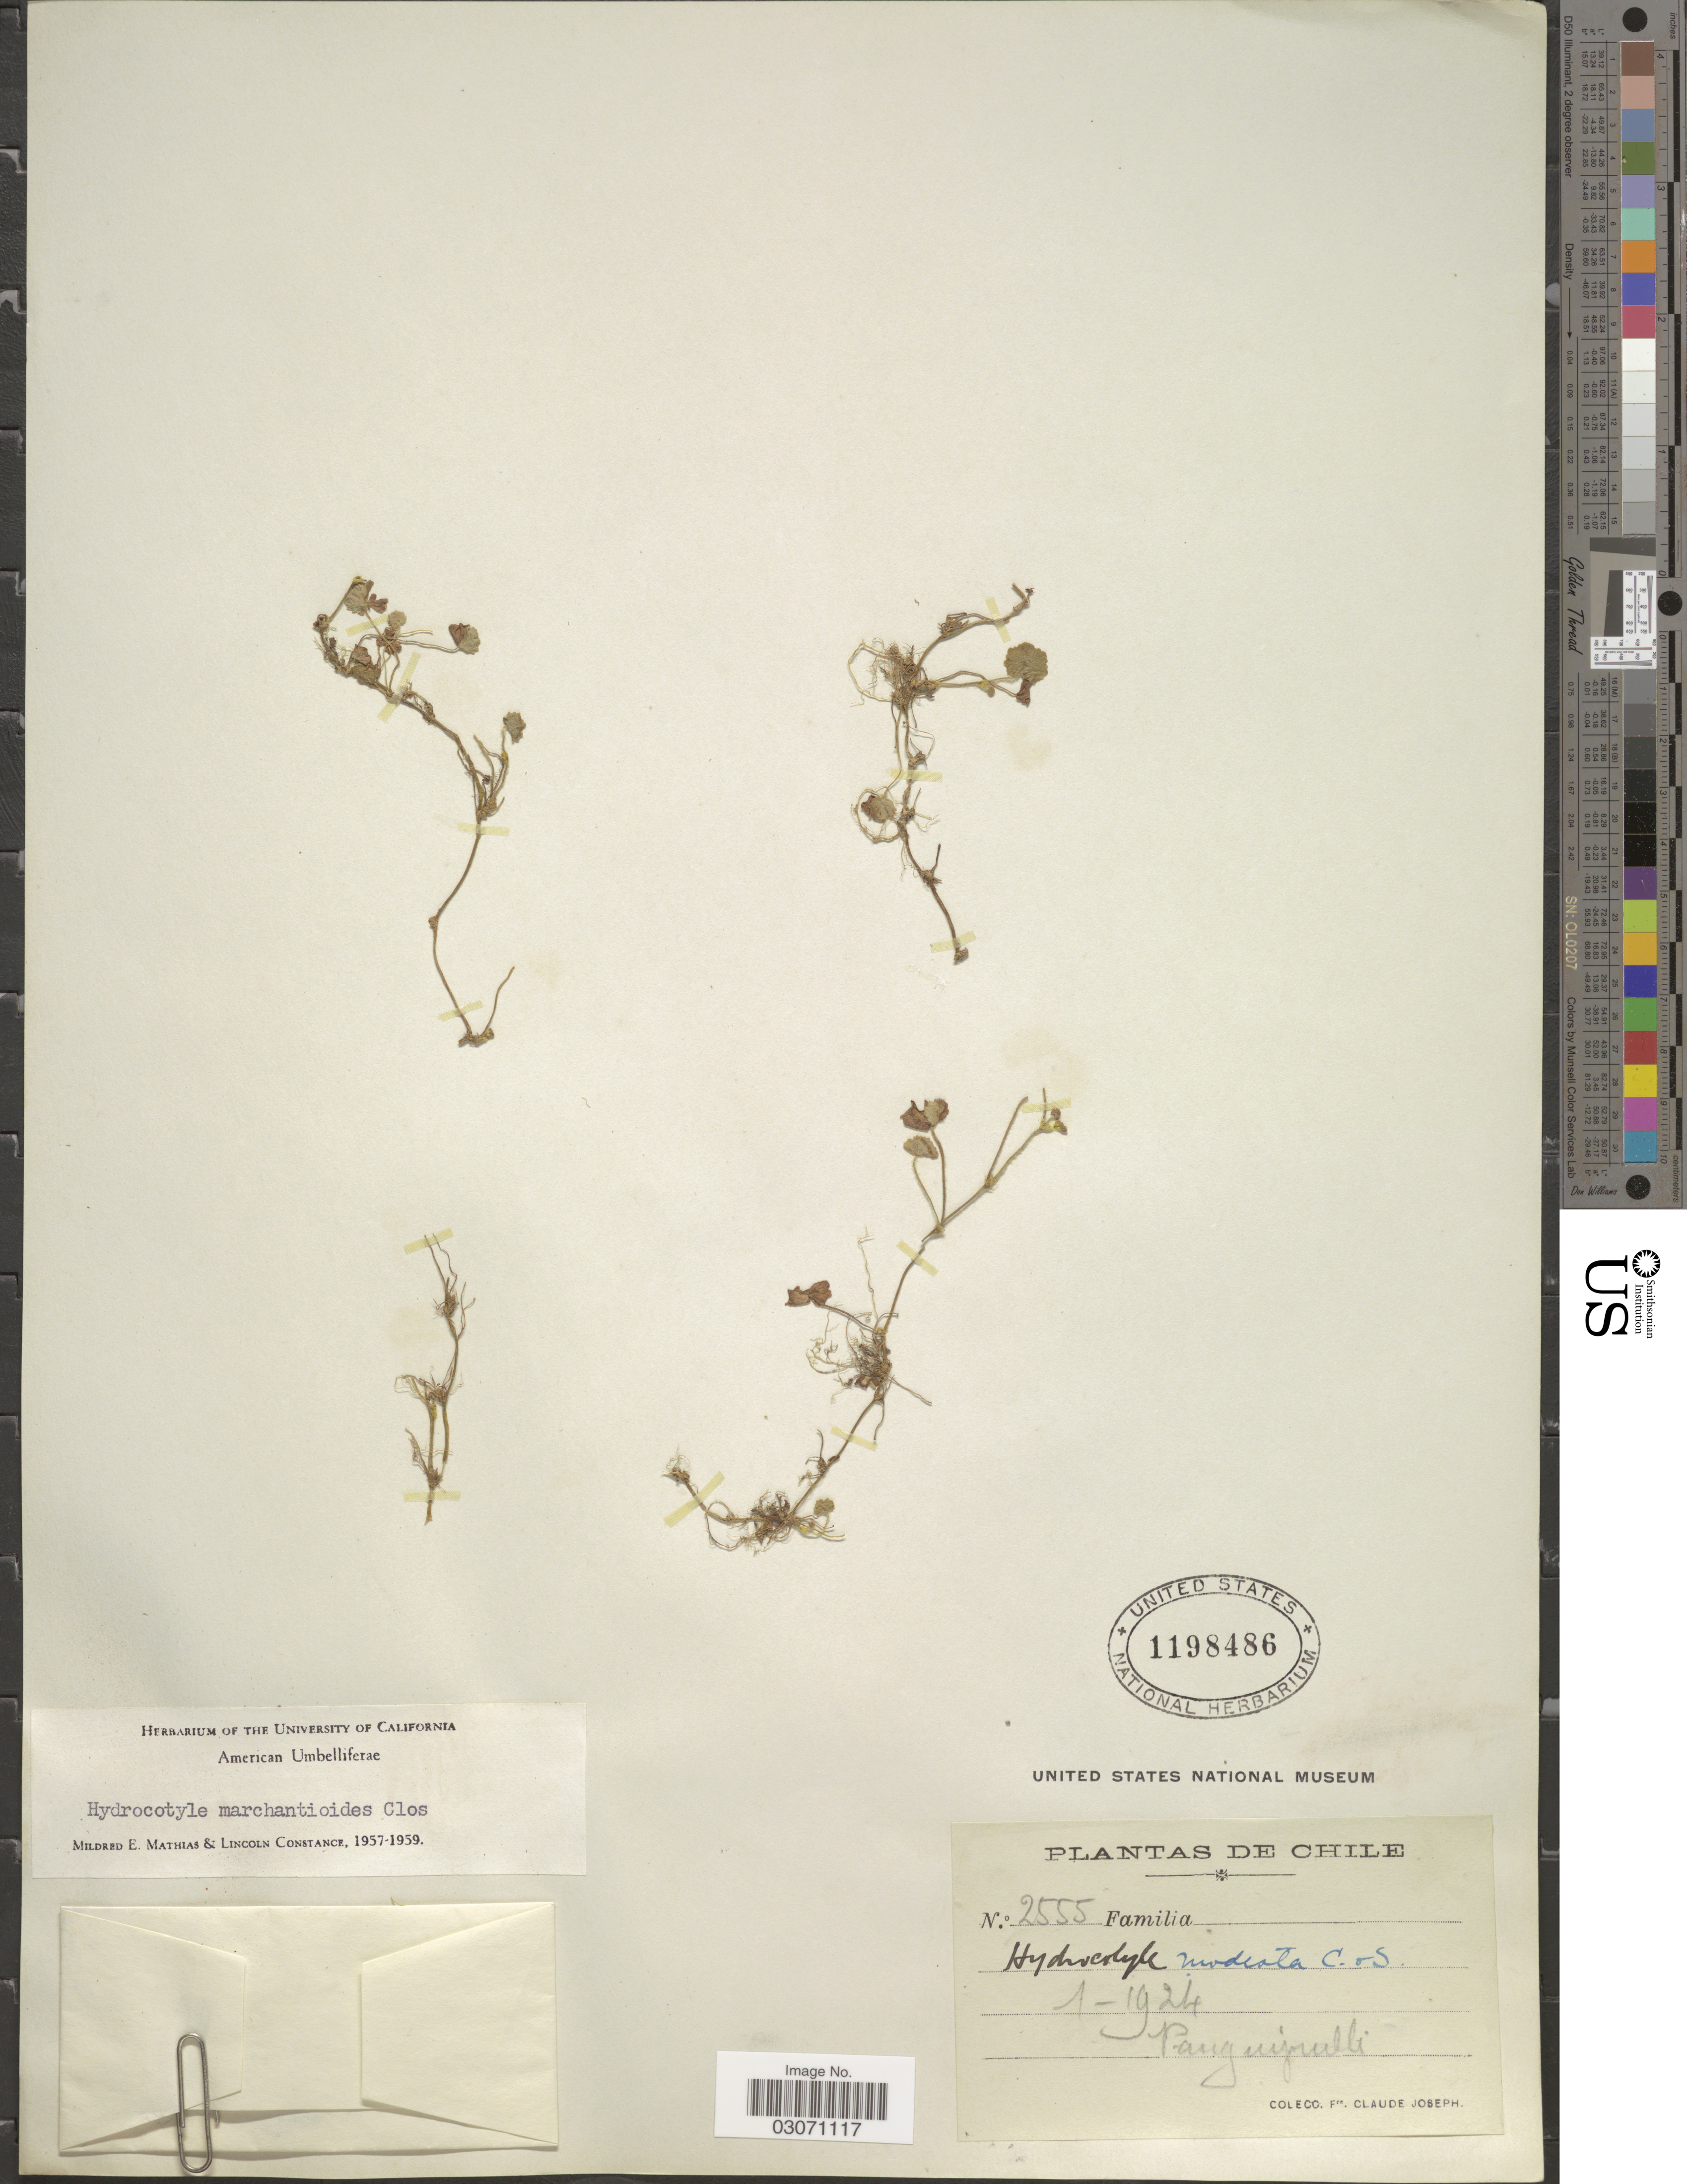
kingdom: Plantae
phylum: Tracheophyta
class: Magnoliopsida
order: Apiales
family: Araliaceae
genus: Hydrocotyle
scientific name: Hydrocotyle marchantioides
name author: Clos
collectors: Bro. Claude-Joseph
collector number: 2555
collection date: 1924-01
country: Chile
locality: Panguipulli.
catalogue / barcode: US 1198486